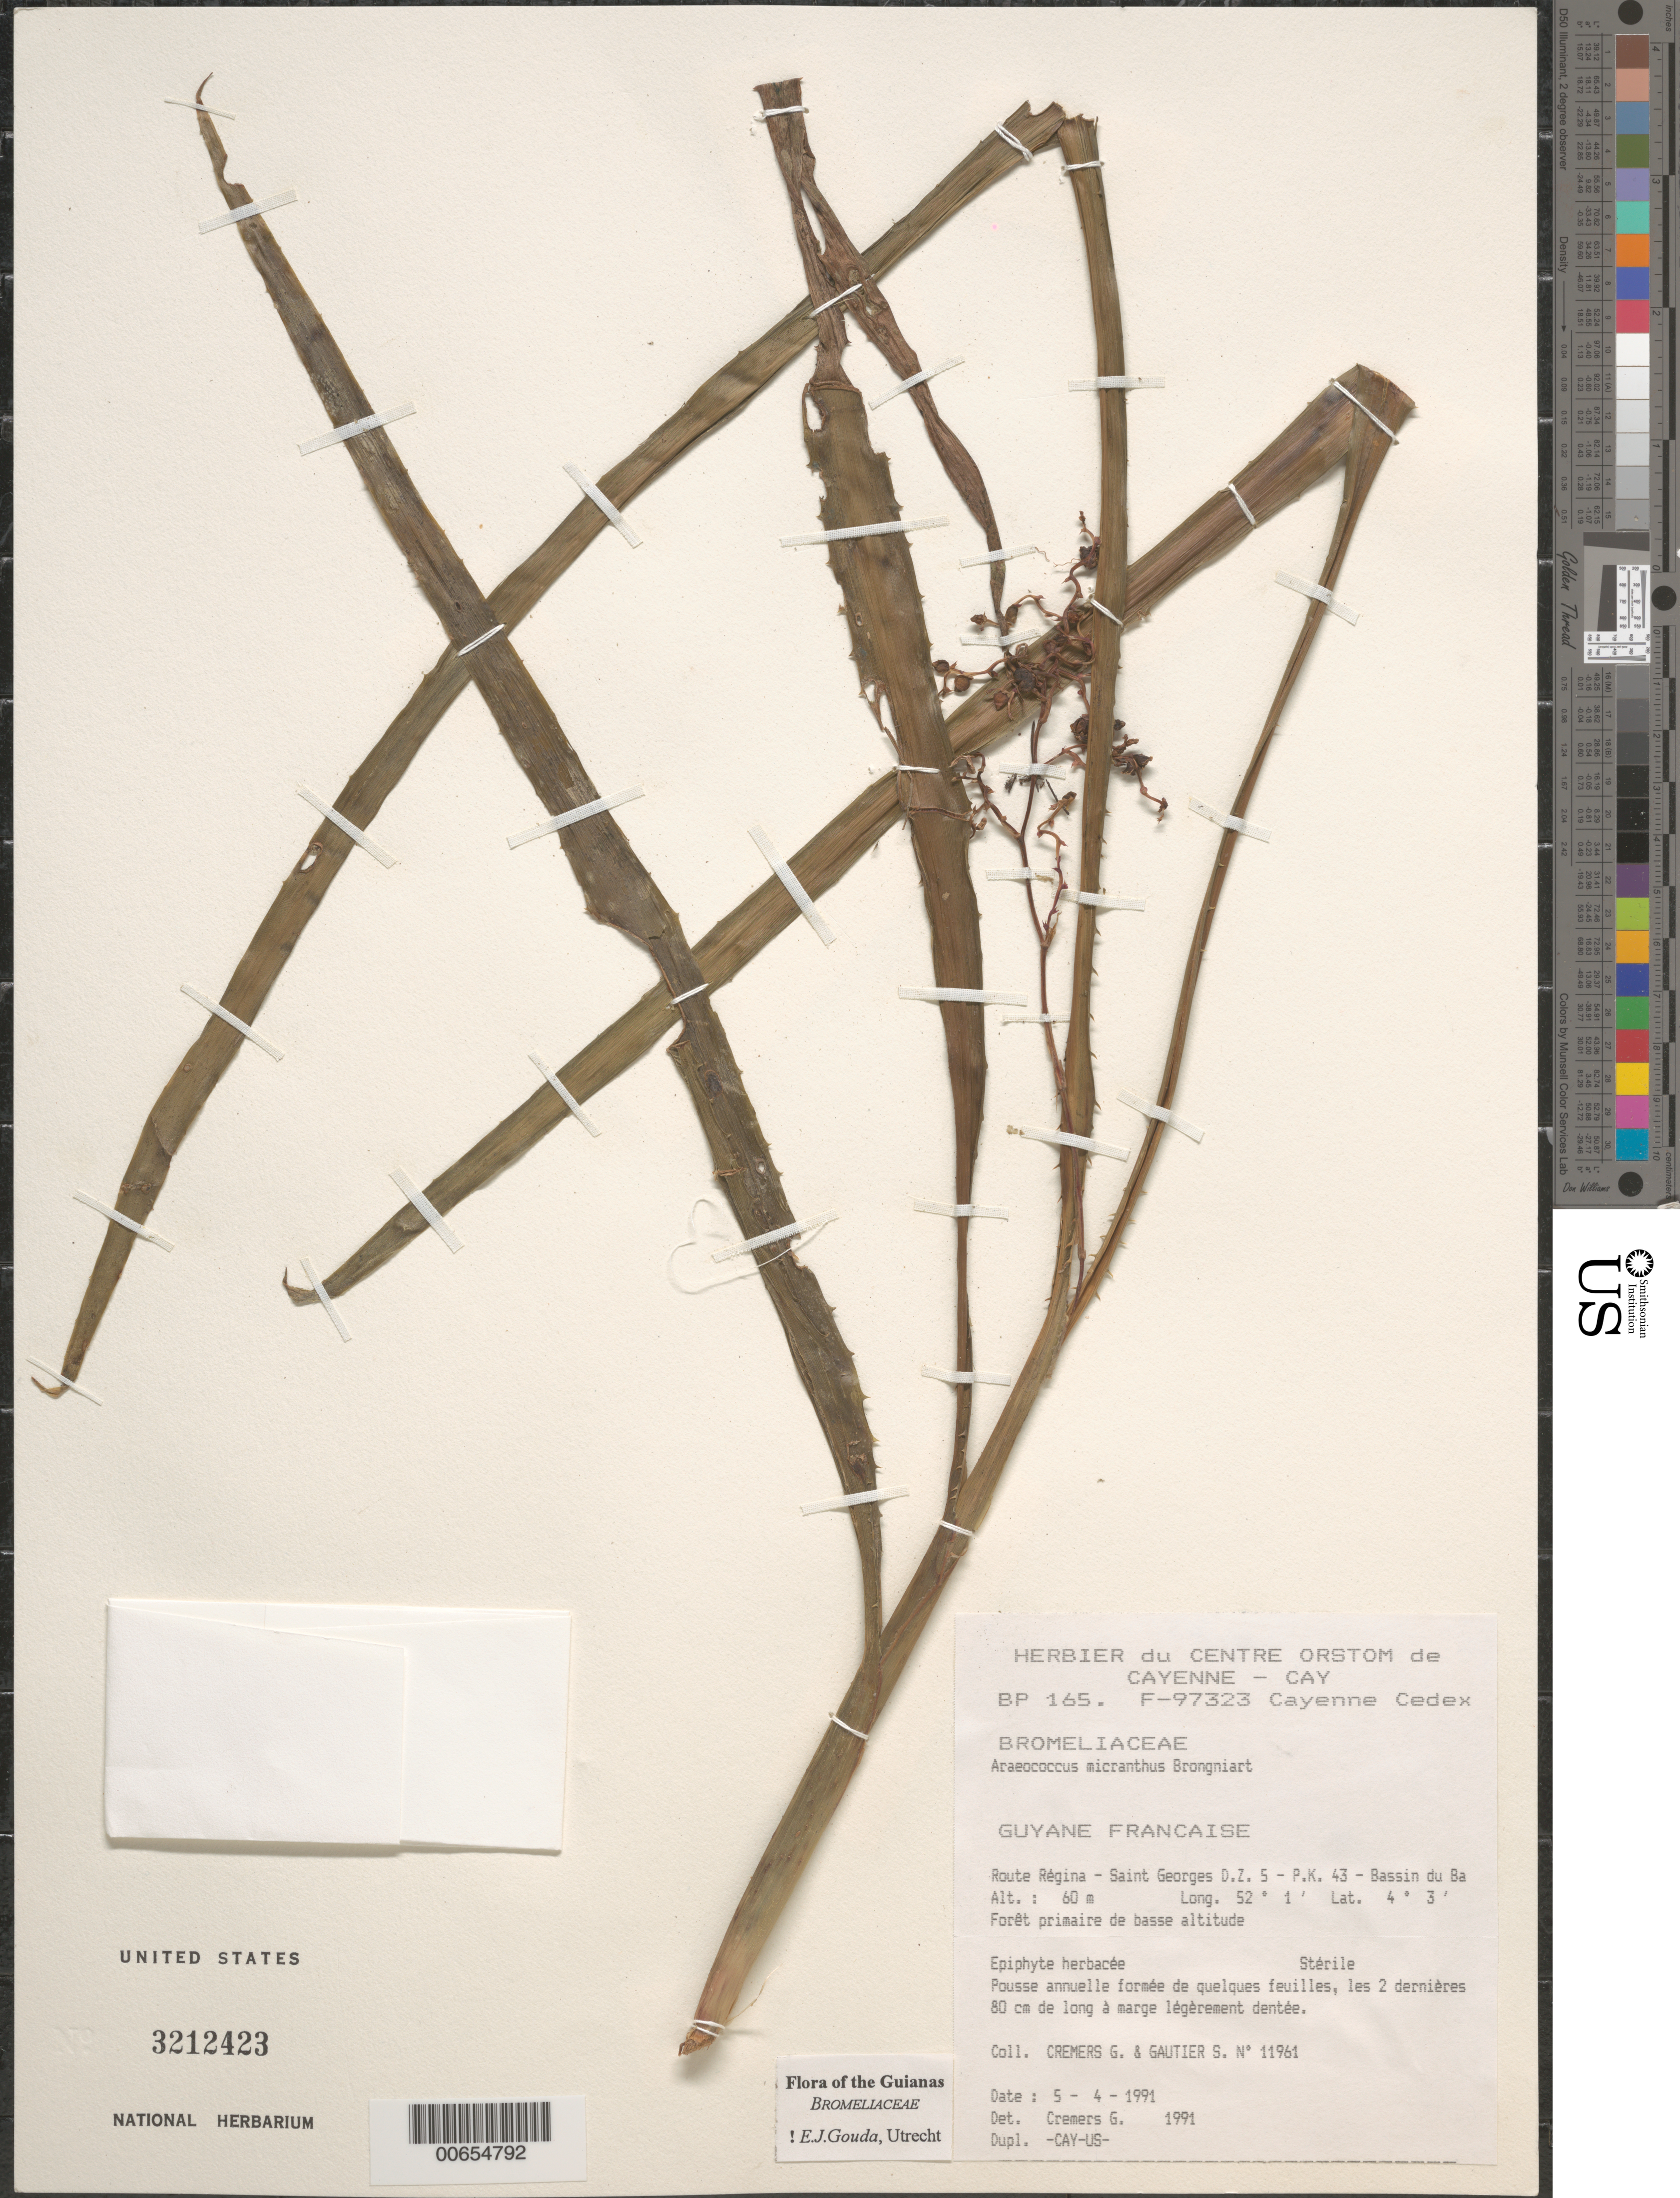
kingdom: Plantae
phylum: Tracheophyta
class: Liliopsida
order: Poales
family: Bromeliaceae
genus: Araeococcus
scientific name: Araeococcus micranthus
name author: Brongn.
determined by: Gouda, E. J.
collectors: G. Cremers & S. Gautier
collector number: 11961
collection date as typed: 5-Apr-91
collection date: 1991-04-05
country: French Guiana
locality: Route Régina, Saint Georges, DZ 5-PK43, Bassin de l'Approuague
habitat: Low primary forest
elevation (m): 60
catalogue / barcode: US 3212423